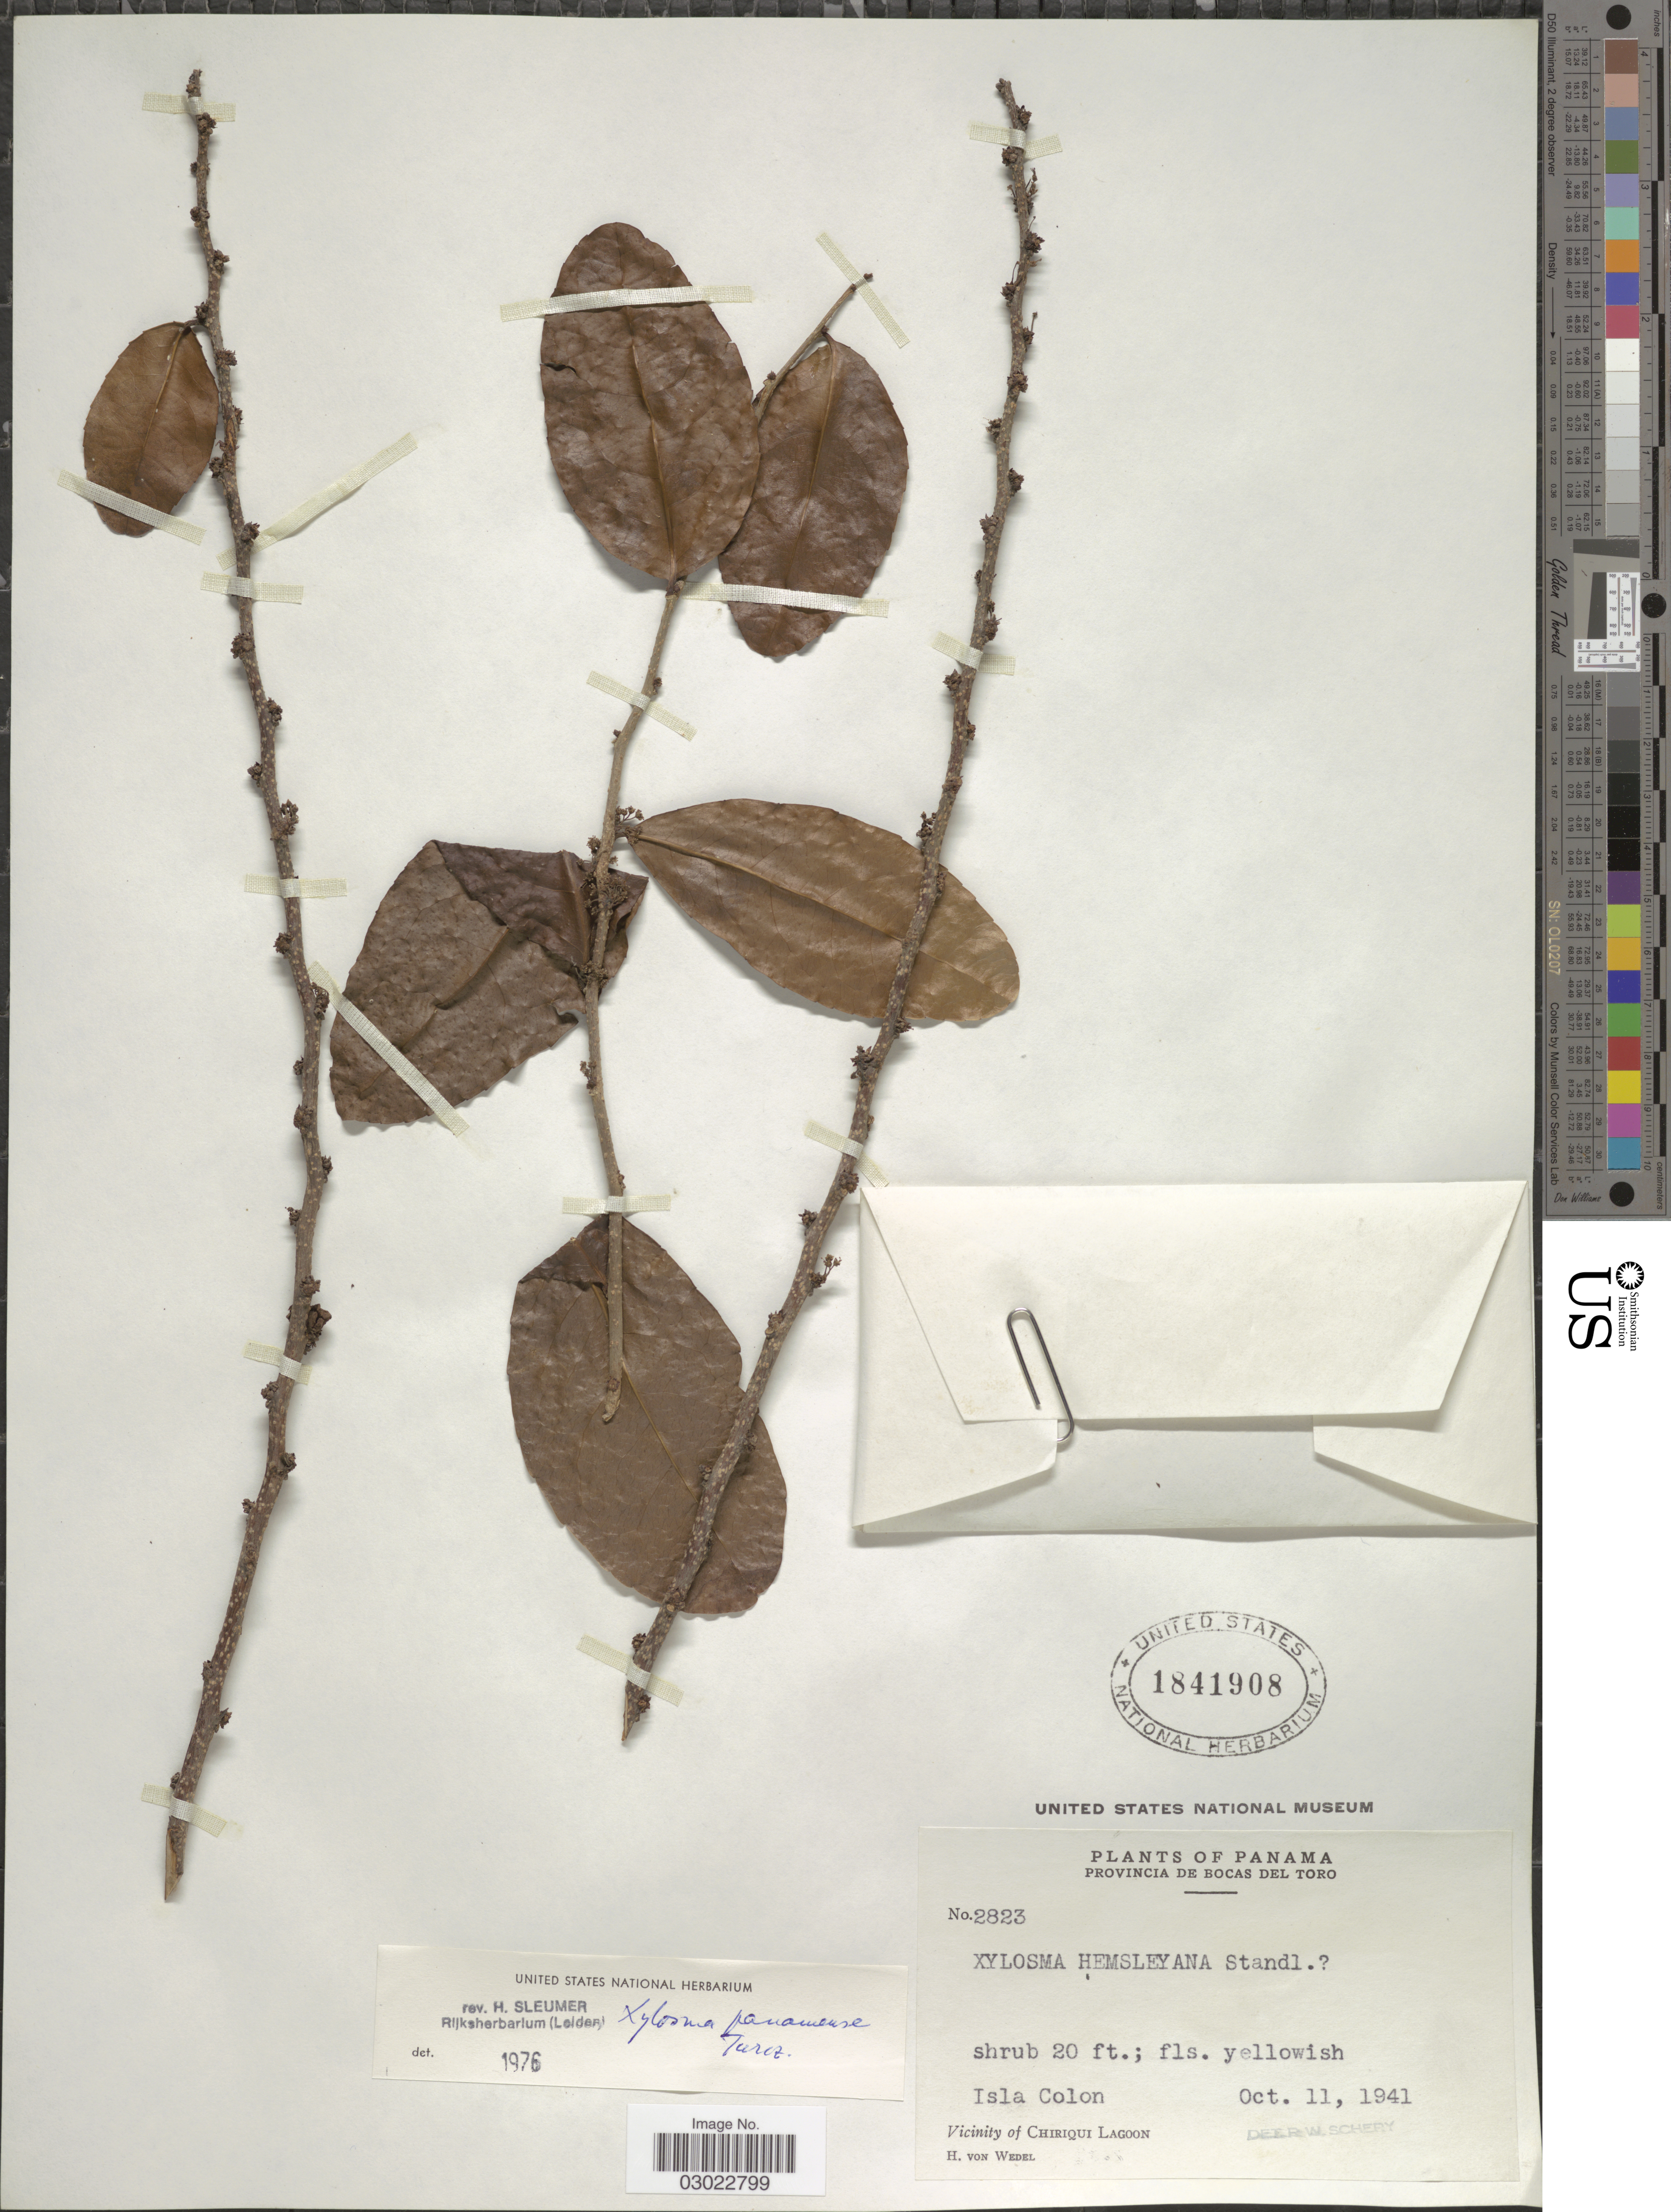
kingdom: Plantae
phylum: Tracheophyta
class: Magnoliopsida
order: Malpighiales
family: Salicaceae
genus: Xylosma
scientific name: Xylosma panamensis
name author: Turcz.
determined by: Sleumer, H. O.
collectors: H. von Wedel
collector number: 2823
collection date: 1941-10-11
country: Panama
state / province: Colón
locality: Isla Colon. Vicinity of Chiriqui Lagoon.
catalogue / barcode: US 1841908